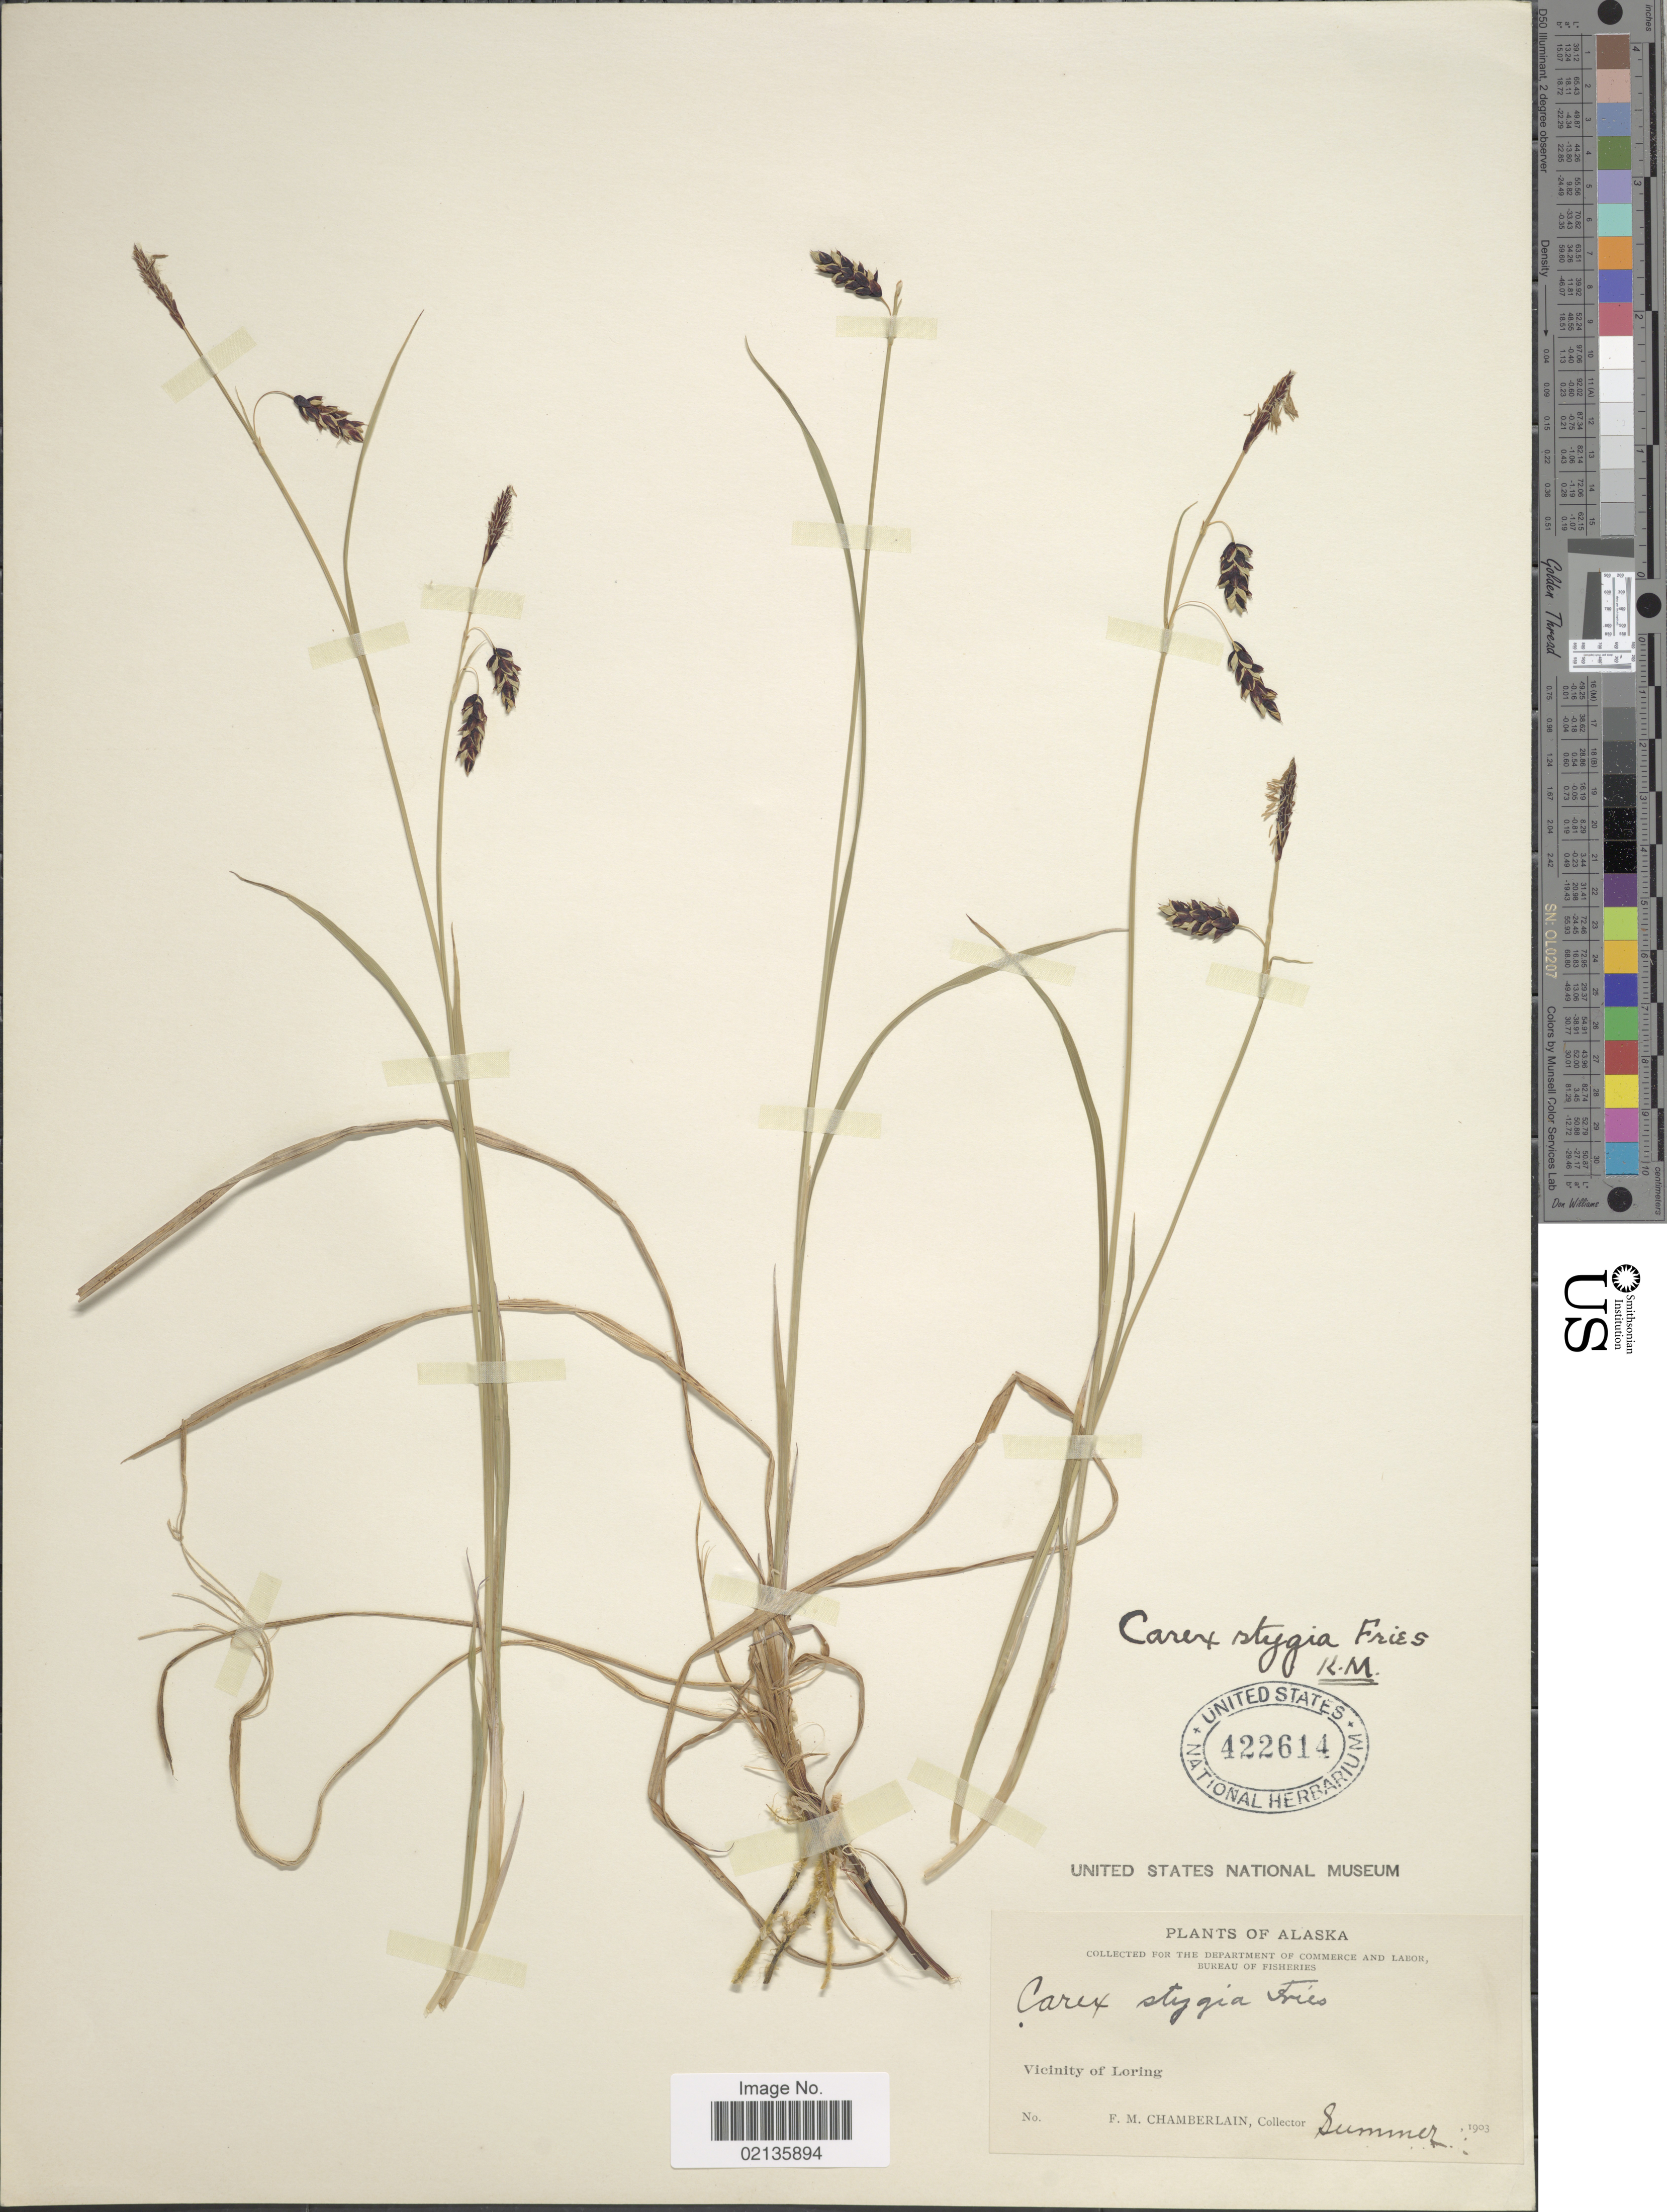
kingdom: Plantae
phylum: Tracheophyta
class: Liliopsida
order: Poales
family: Cyperaceae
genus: Carex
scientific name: Carex x stygia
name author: Fr.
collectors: F. Chamberlain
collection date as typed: Summer 1903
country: United States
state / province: Alaska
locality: Vicinity of Loring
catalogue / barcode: US 422614